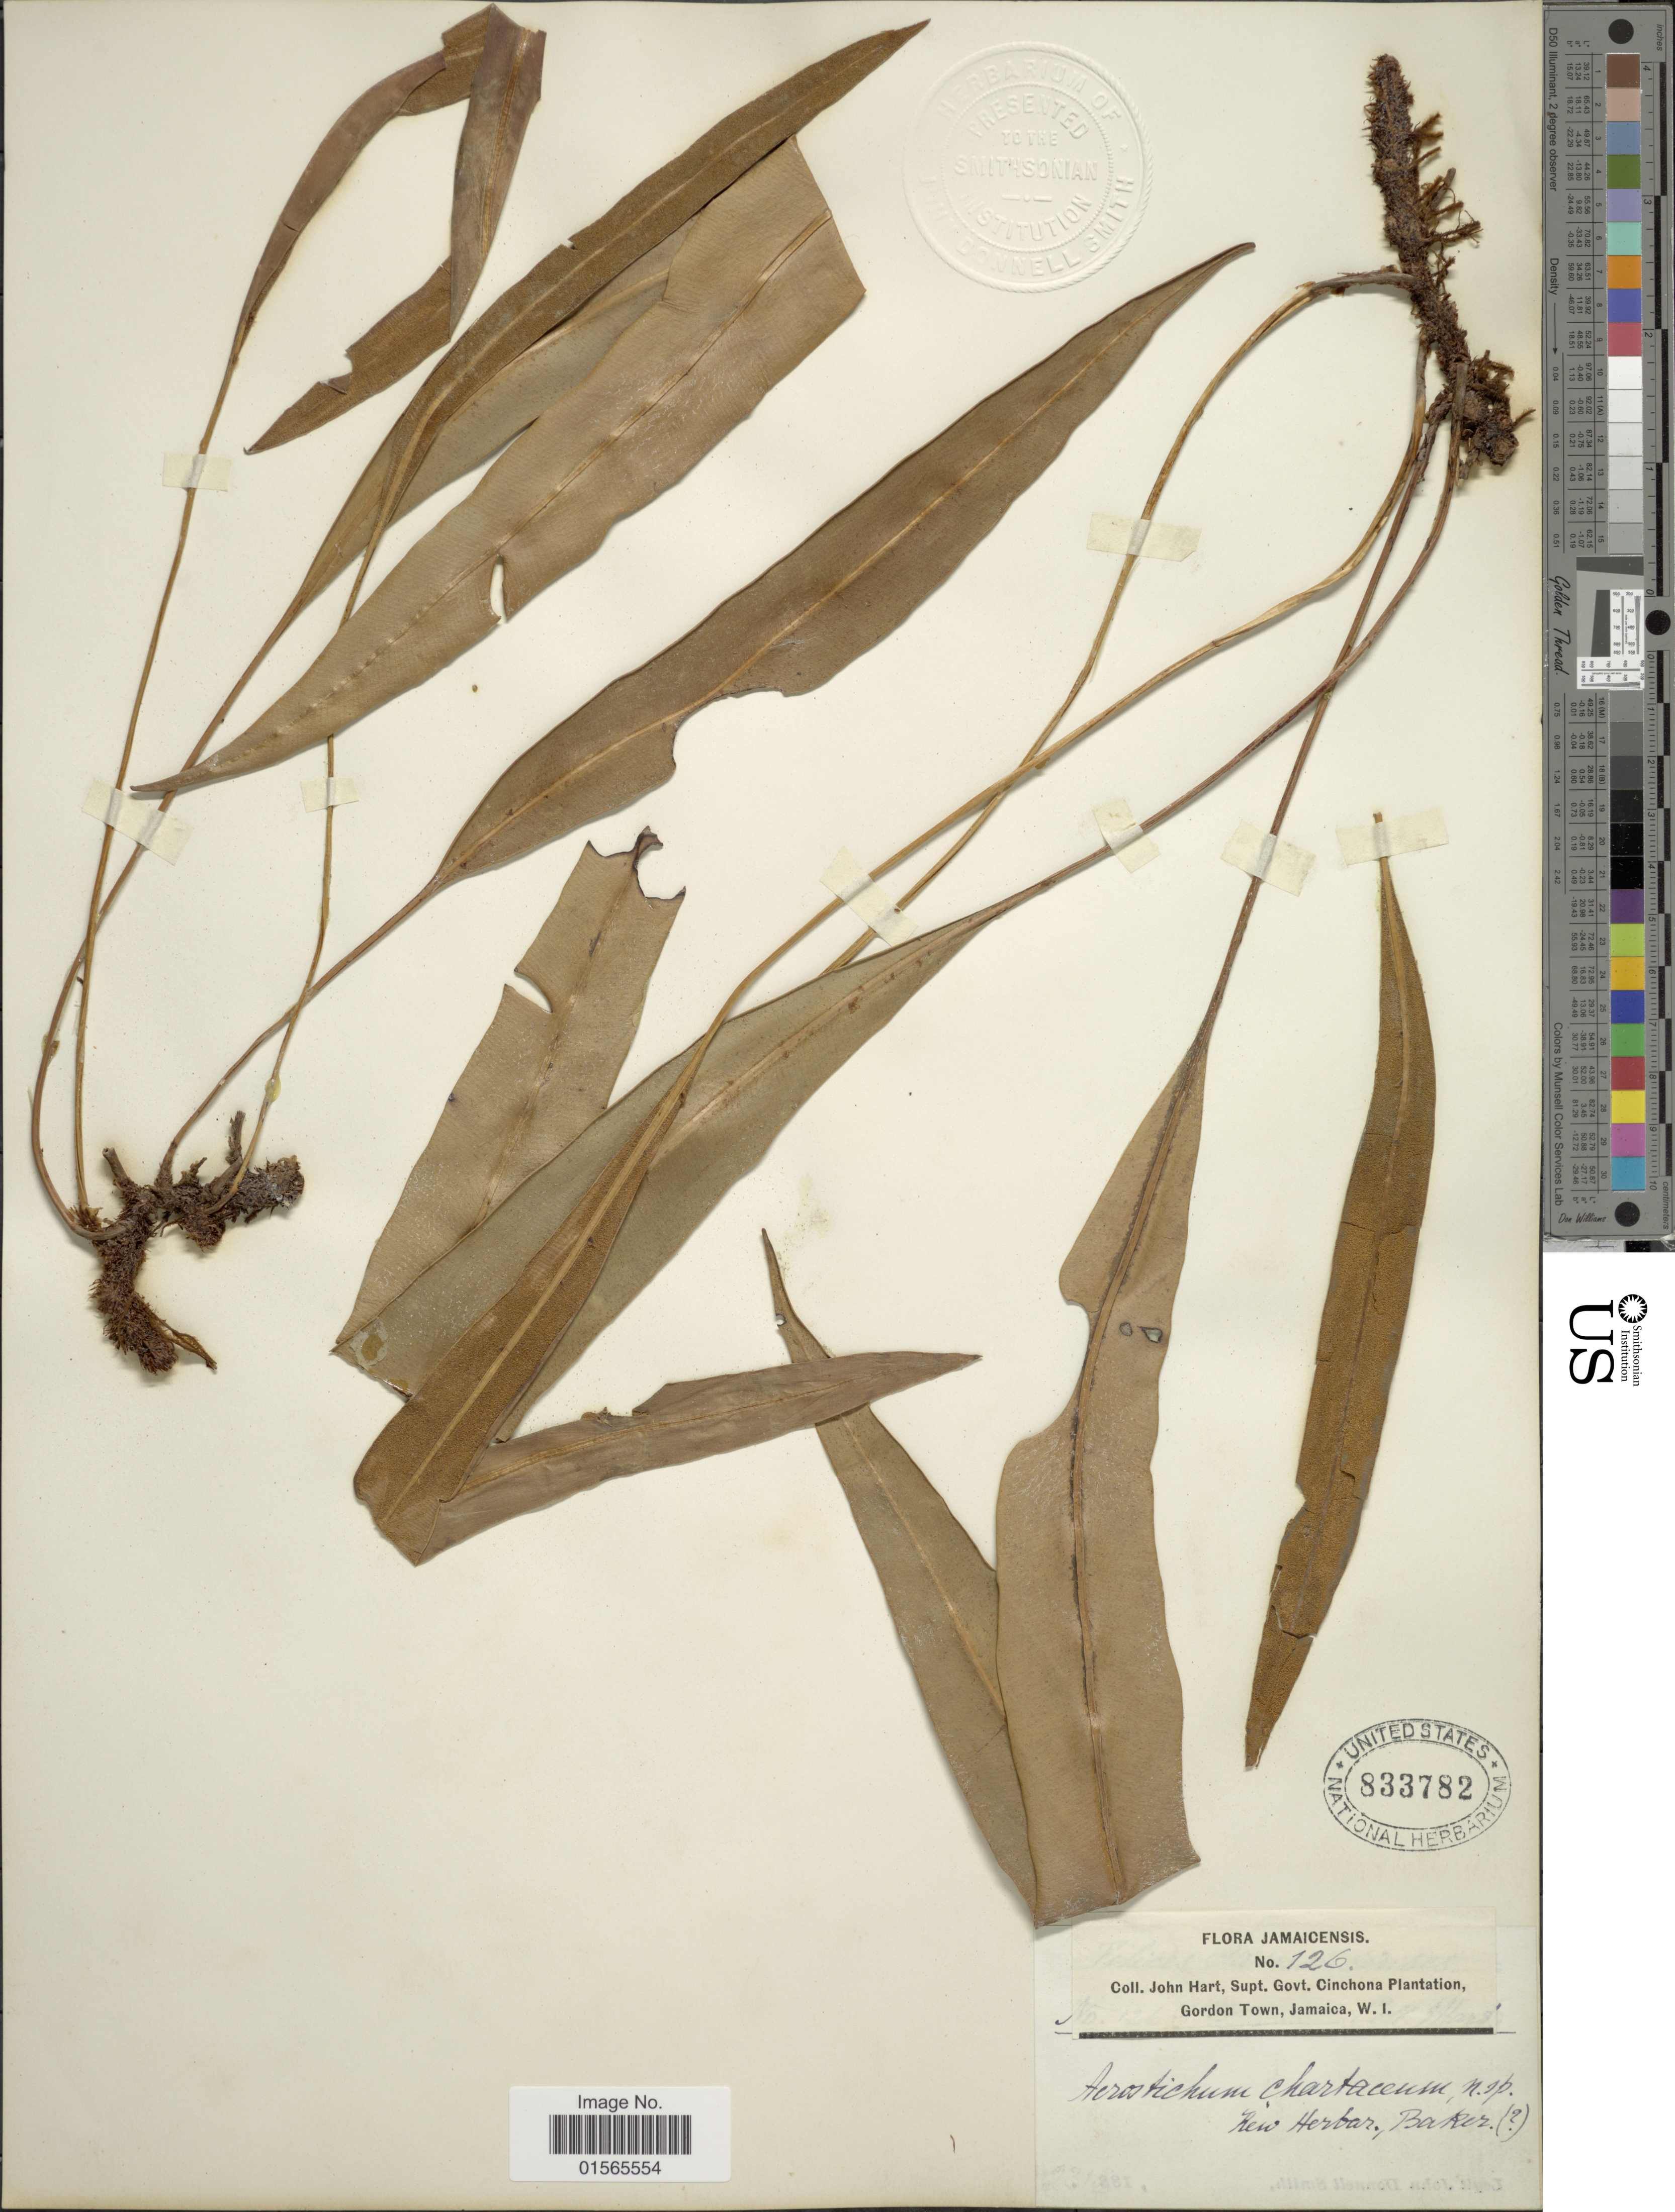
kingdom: Plantae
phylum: Tracheophyta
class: Polypodiopsida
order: Polypodiales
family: Dryopteridaceae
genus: Elaphoglossum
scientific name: Elaphoglossum inaequalifolium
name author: (Jenman) C. Chr.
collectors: J. H. Hart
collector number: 126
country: Jamaica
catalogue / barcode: US 833782